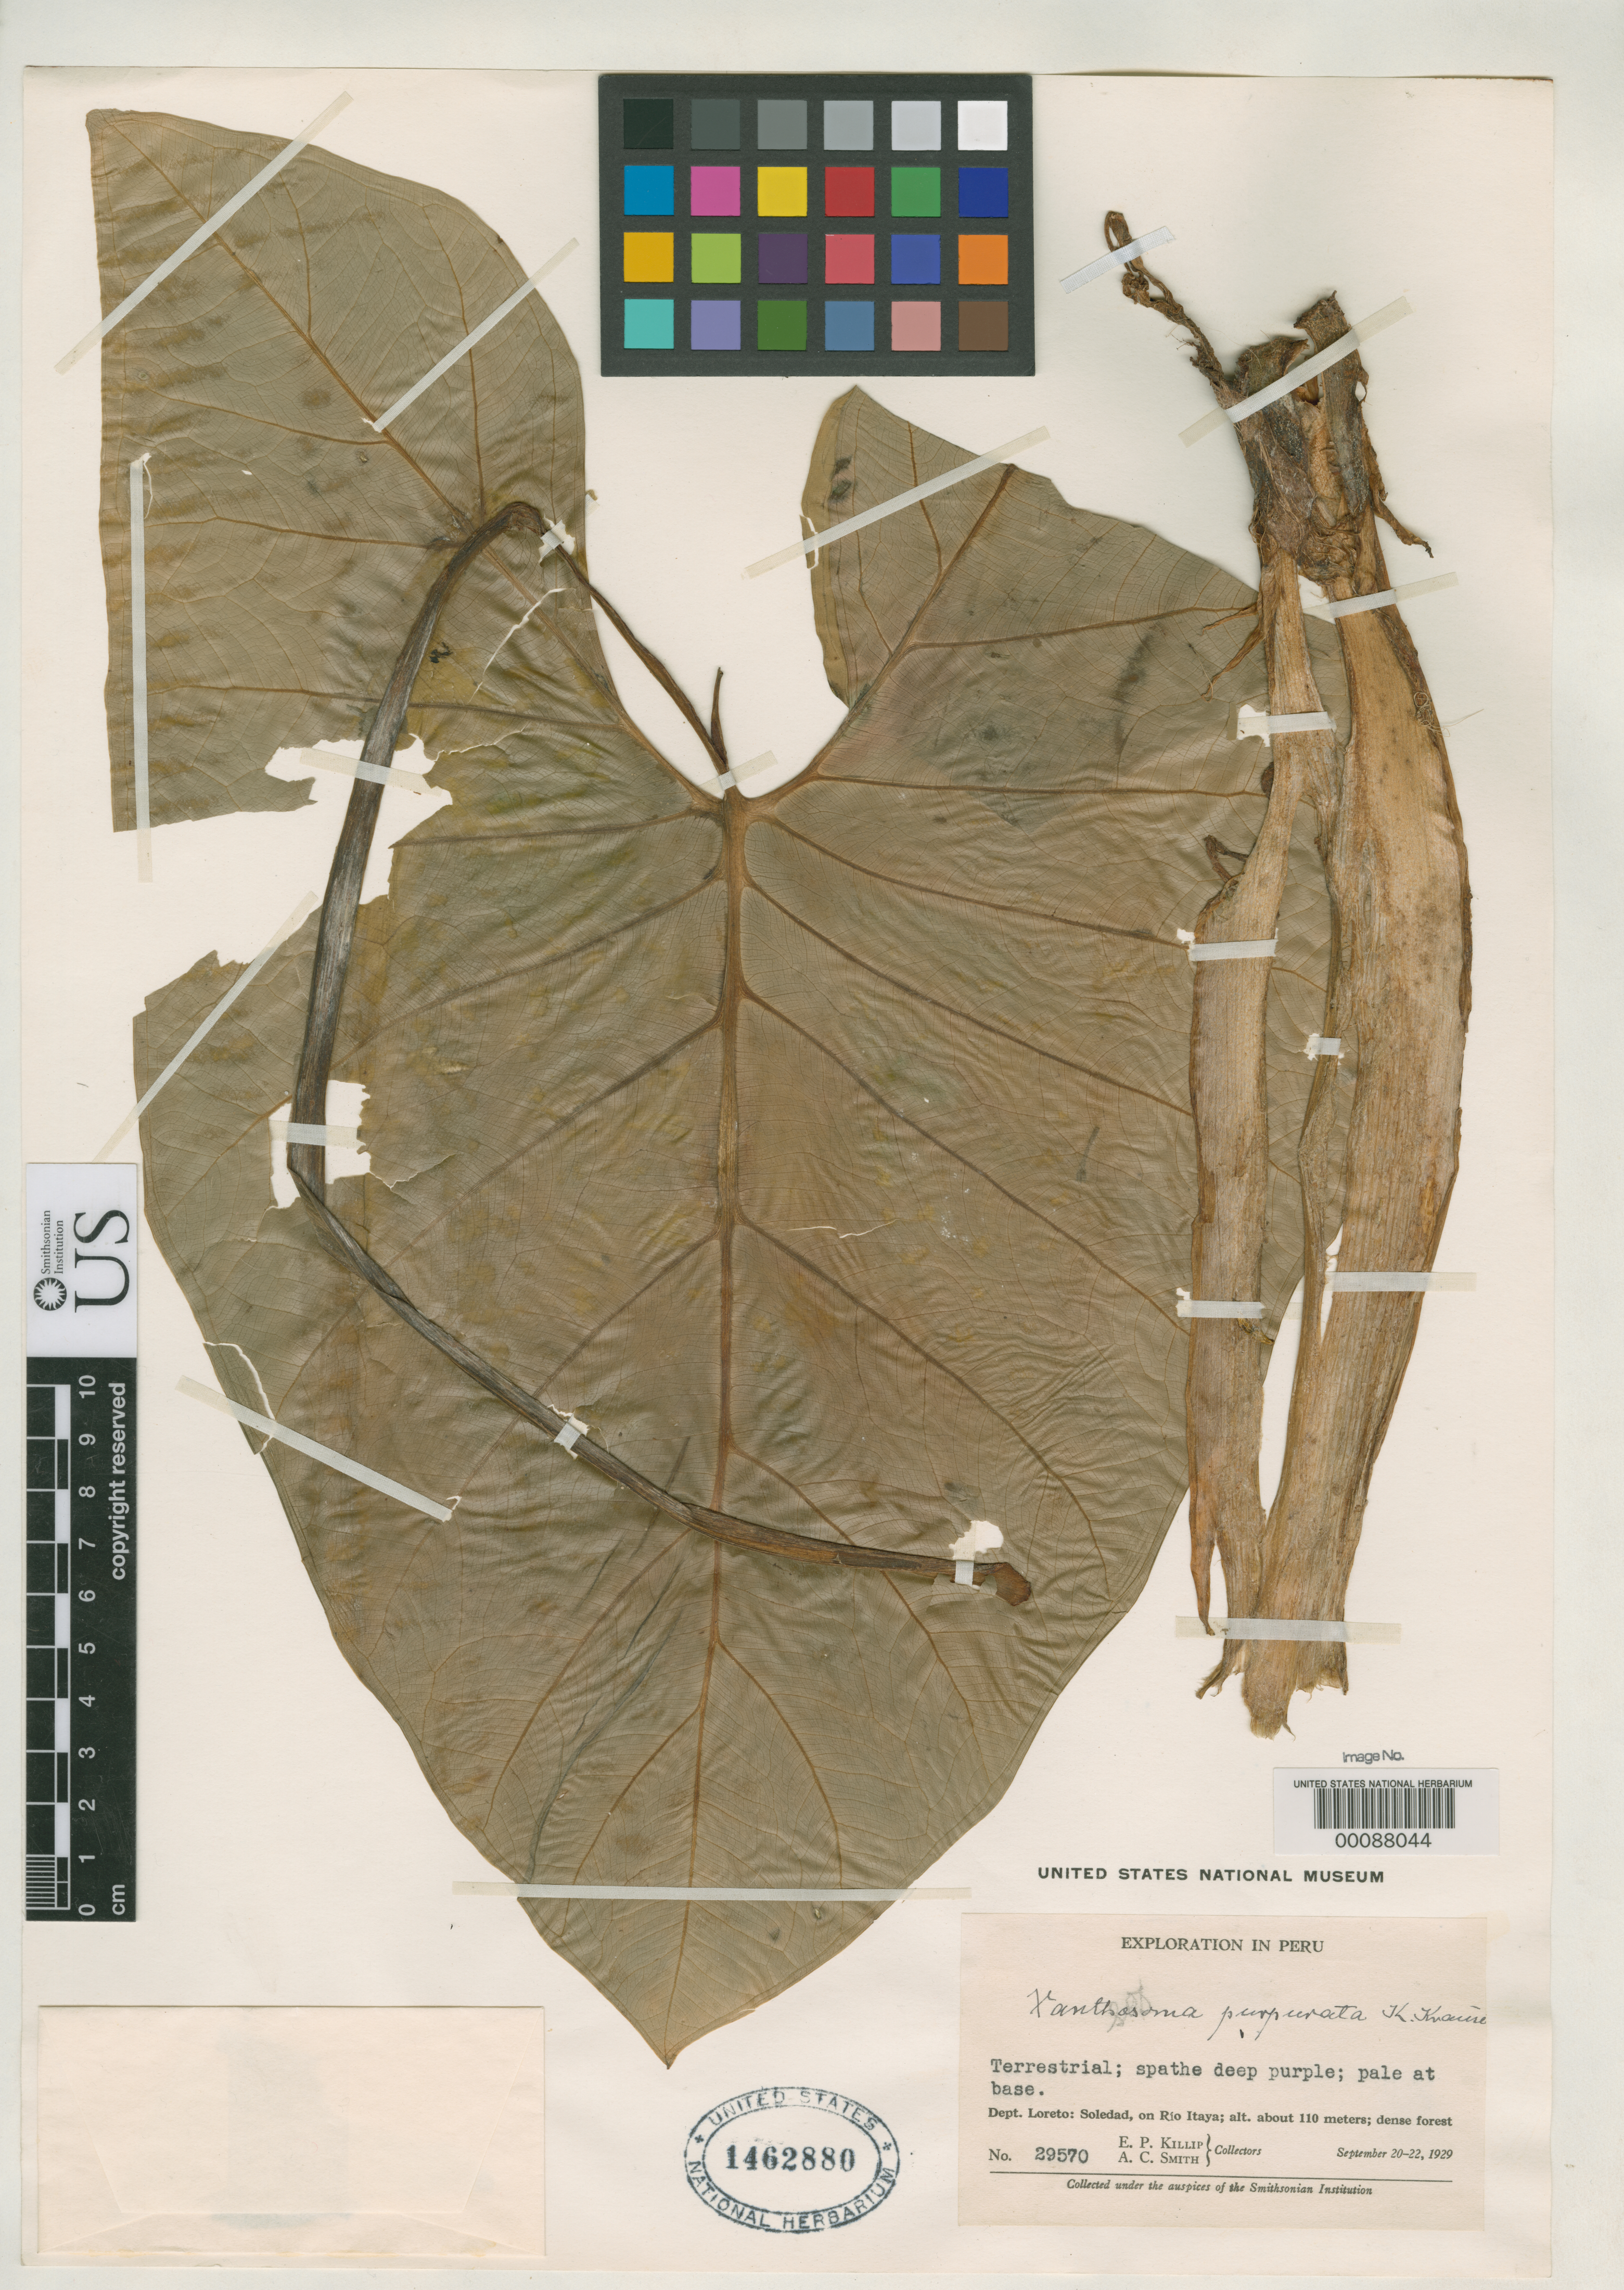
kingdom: Plantae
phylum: Tracheophyta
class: Liliopsida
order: Alismatales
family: Araceae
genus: Xanthosoma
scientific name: Xanthosoma purpurata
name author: K. Krause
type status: Isotype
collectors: E. P. Killip & A. C. Smith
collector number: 29570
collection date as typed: Sep 1929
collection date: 1929-09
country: Peru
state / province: Loreto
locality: Soledad, Rio Itaya.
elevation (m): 110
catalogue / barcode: US 1462880